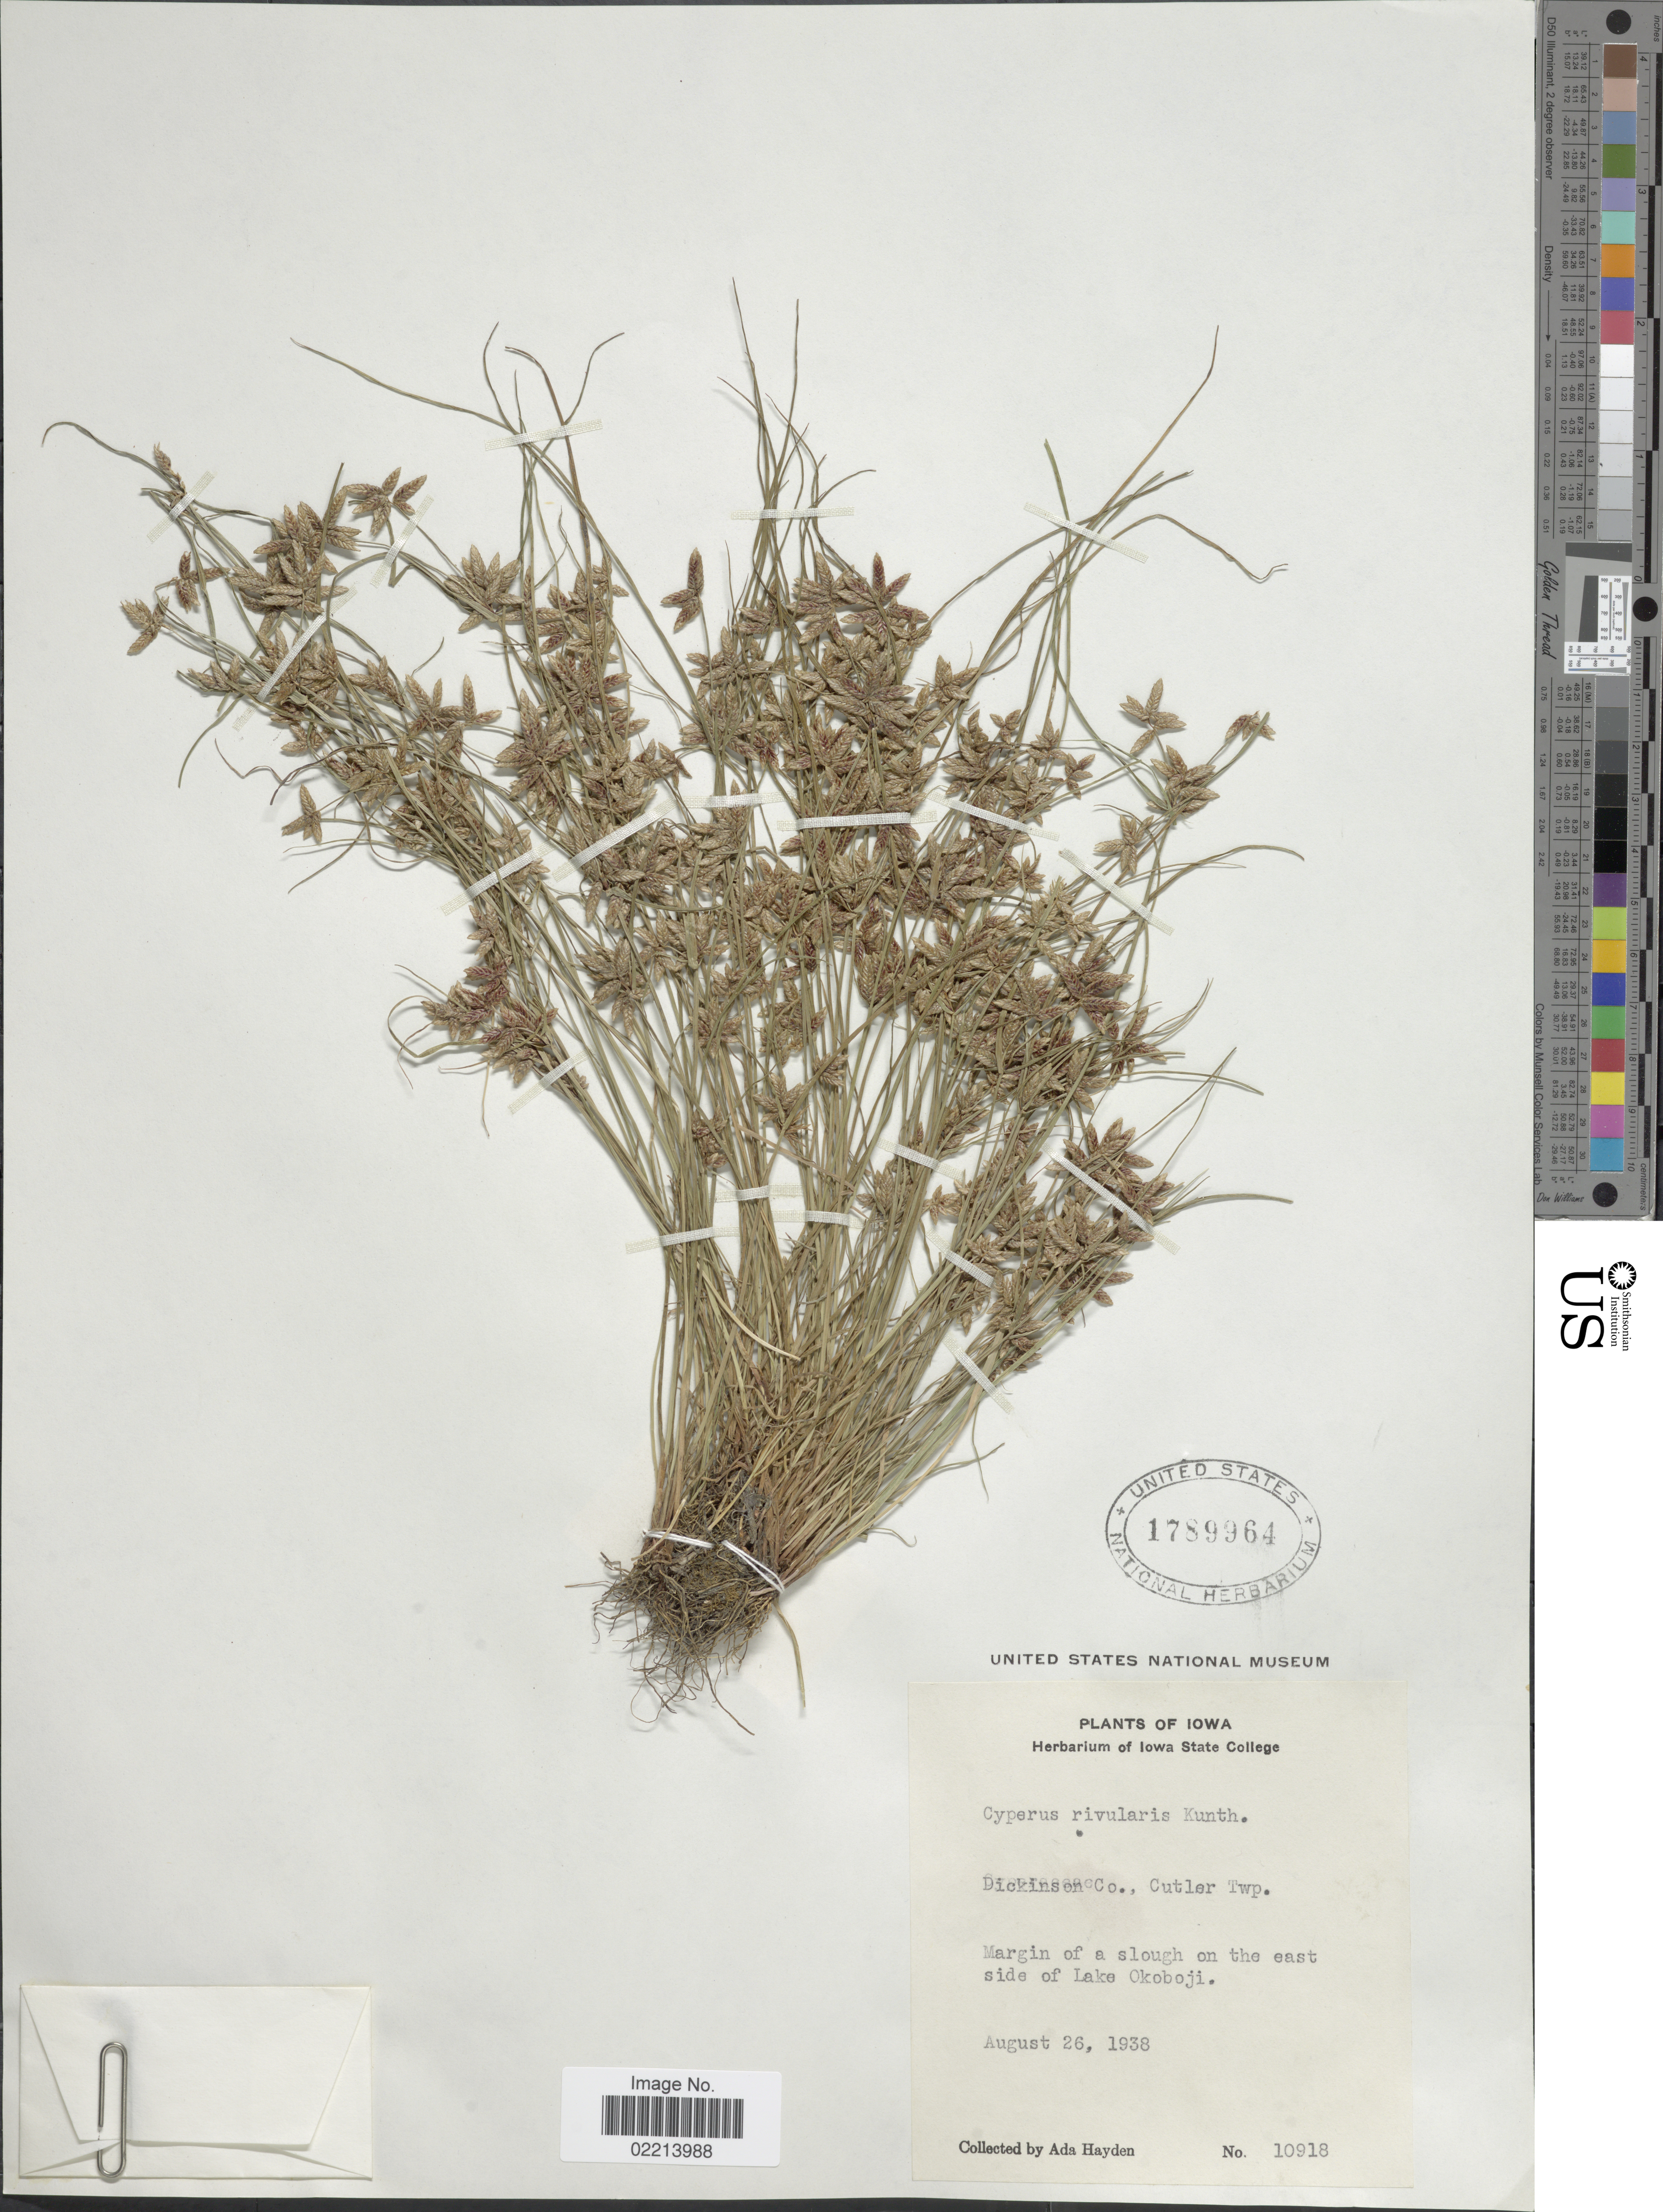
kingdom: Plantae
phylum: Tracheophyta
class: Liliopsida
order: Poales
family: Cyperaceae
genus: Cyperus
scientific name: Cyperus bipartitus Torr.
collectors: Ada Hayden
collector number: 10918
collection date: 1938-08-26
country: United States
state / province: Iowa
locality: Dickinson Co., Cutler Twp. Margin of a slough on the east side of Lake Okoboji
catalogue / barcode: US 1789964